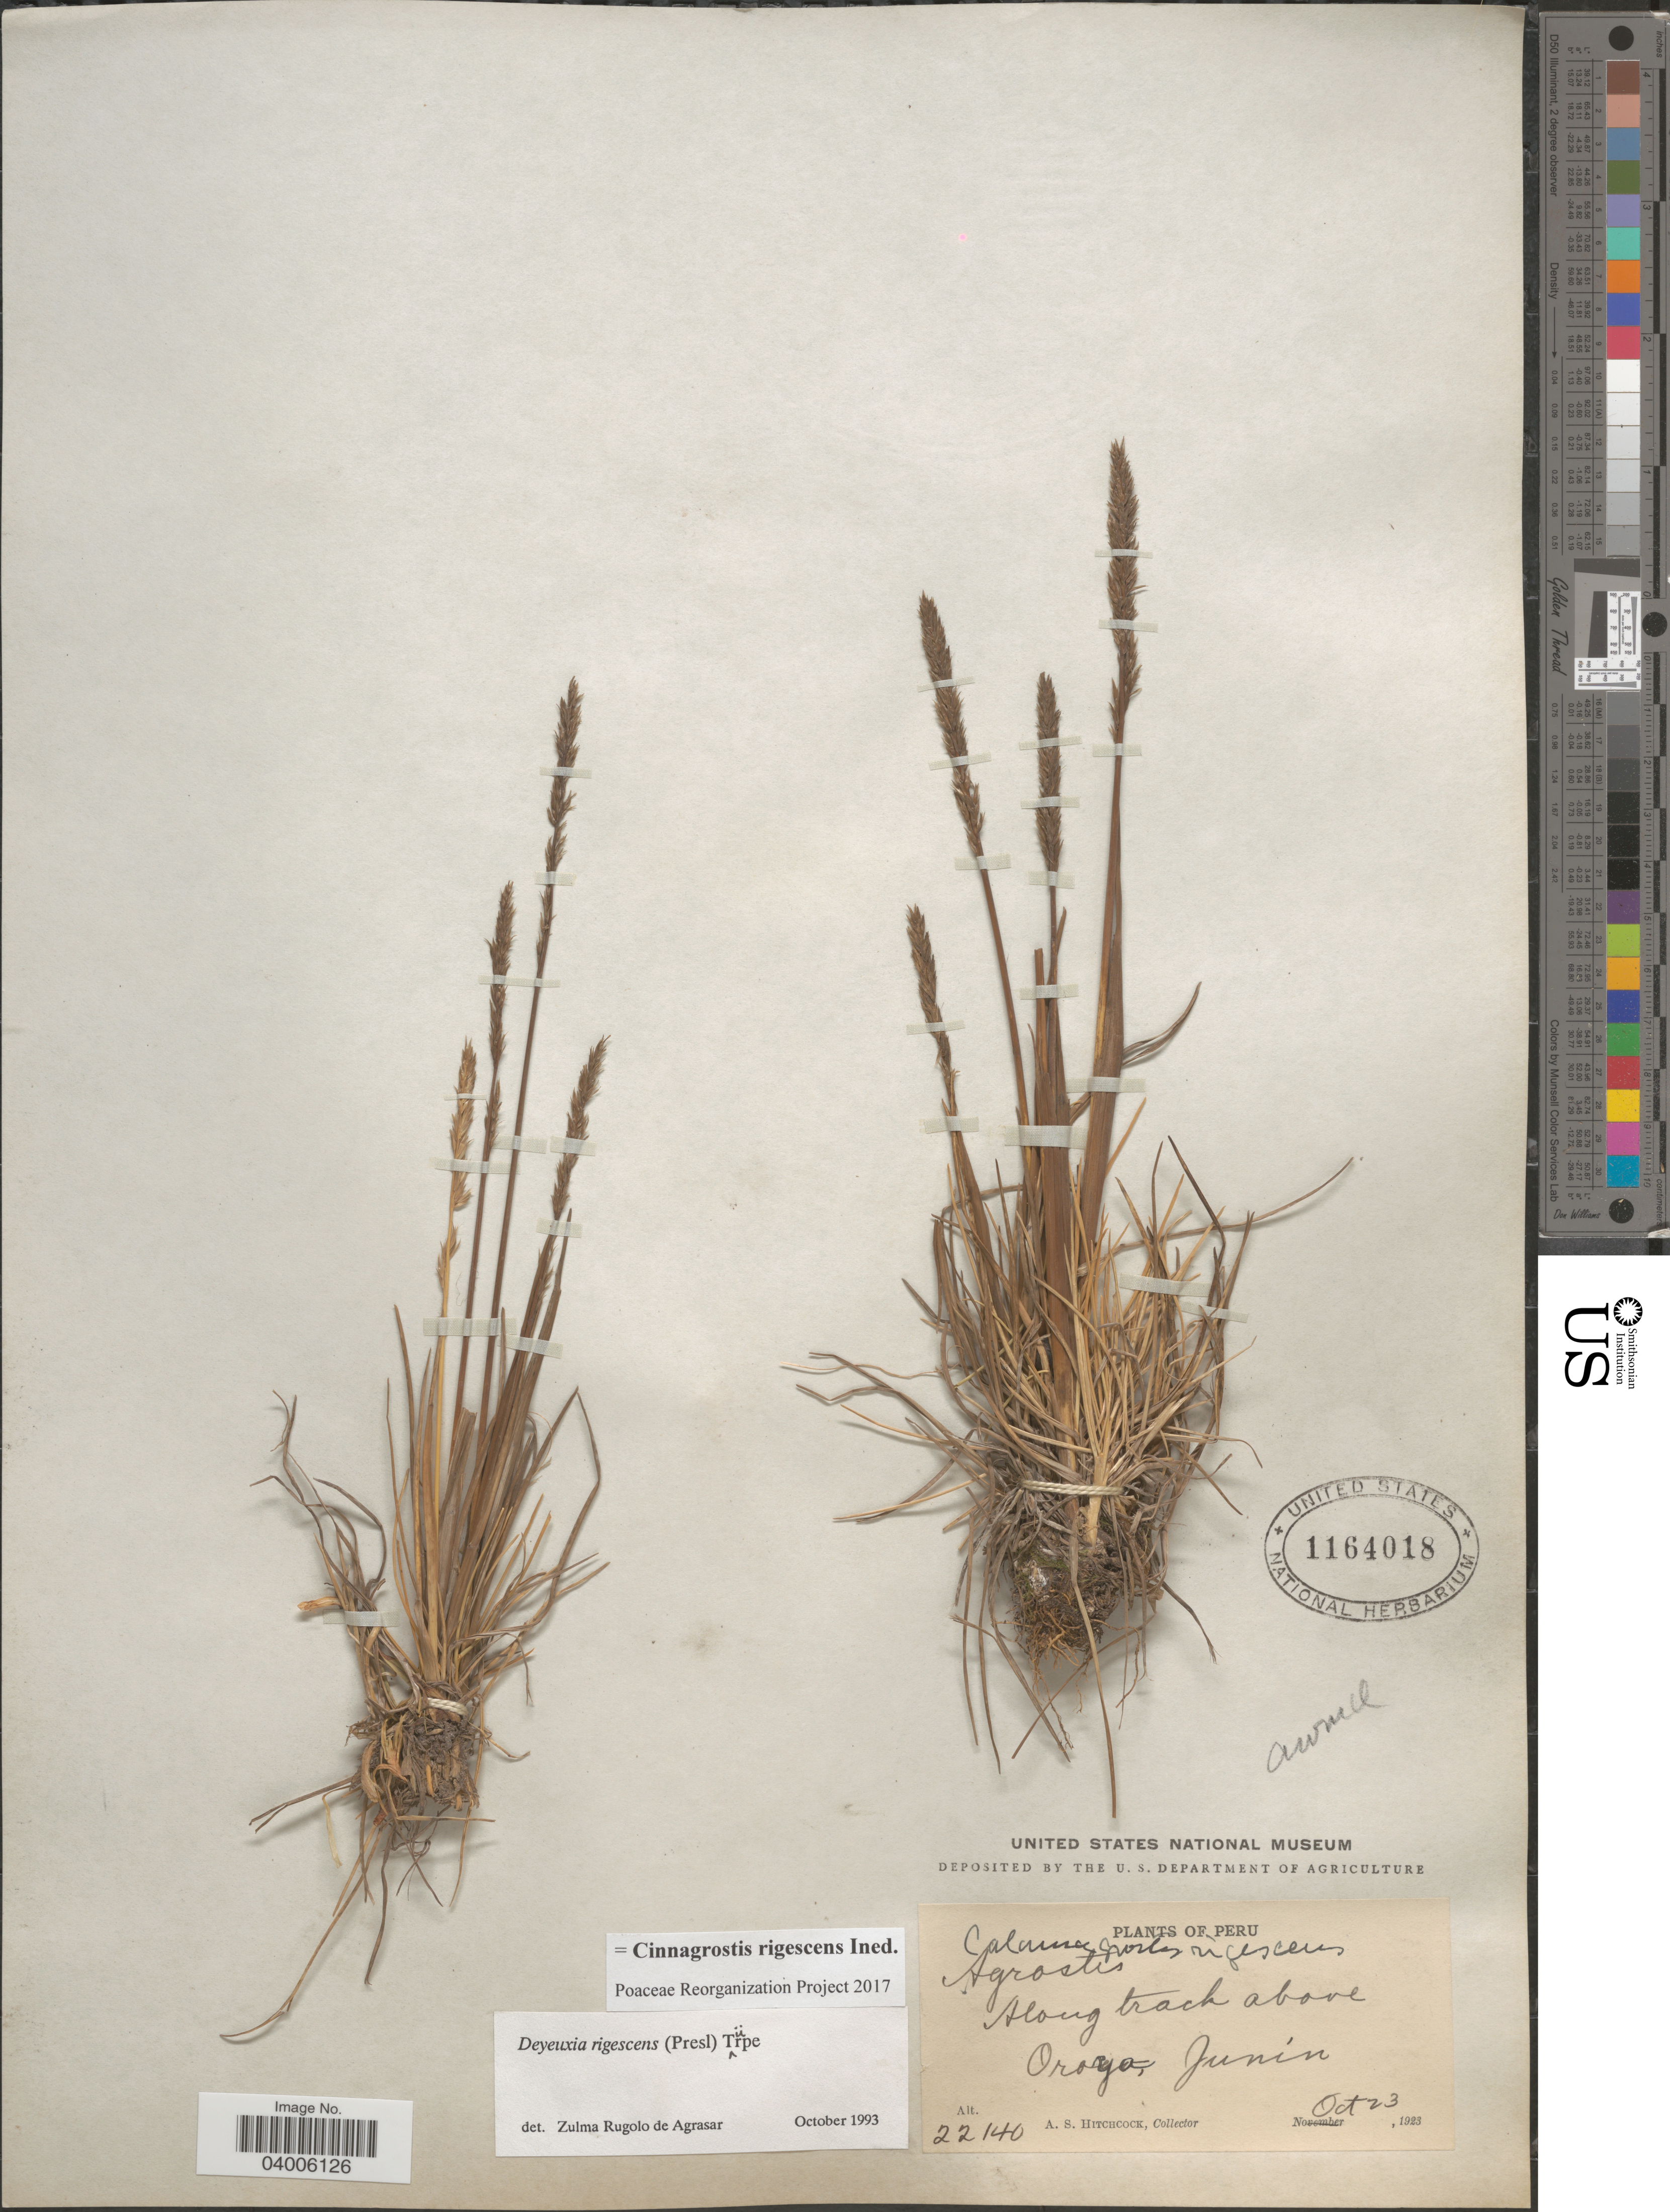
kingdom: Plantae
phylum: Tracheophyta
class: Liliopsida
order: Poales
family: Poaceae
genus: Cinnagrostis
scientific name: Cinnagrostis rigescens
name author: (J. Presl) P.M. Peterson et al.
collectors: A. S. Hitchcock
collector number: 22140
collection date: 1923-10-23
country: Peru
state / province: Junín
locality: Along track above Oroyo.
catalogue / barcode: US 1164018